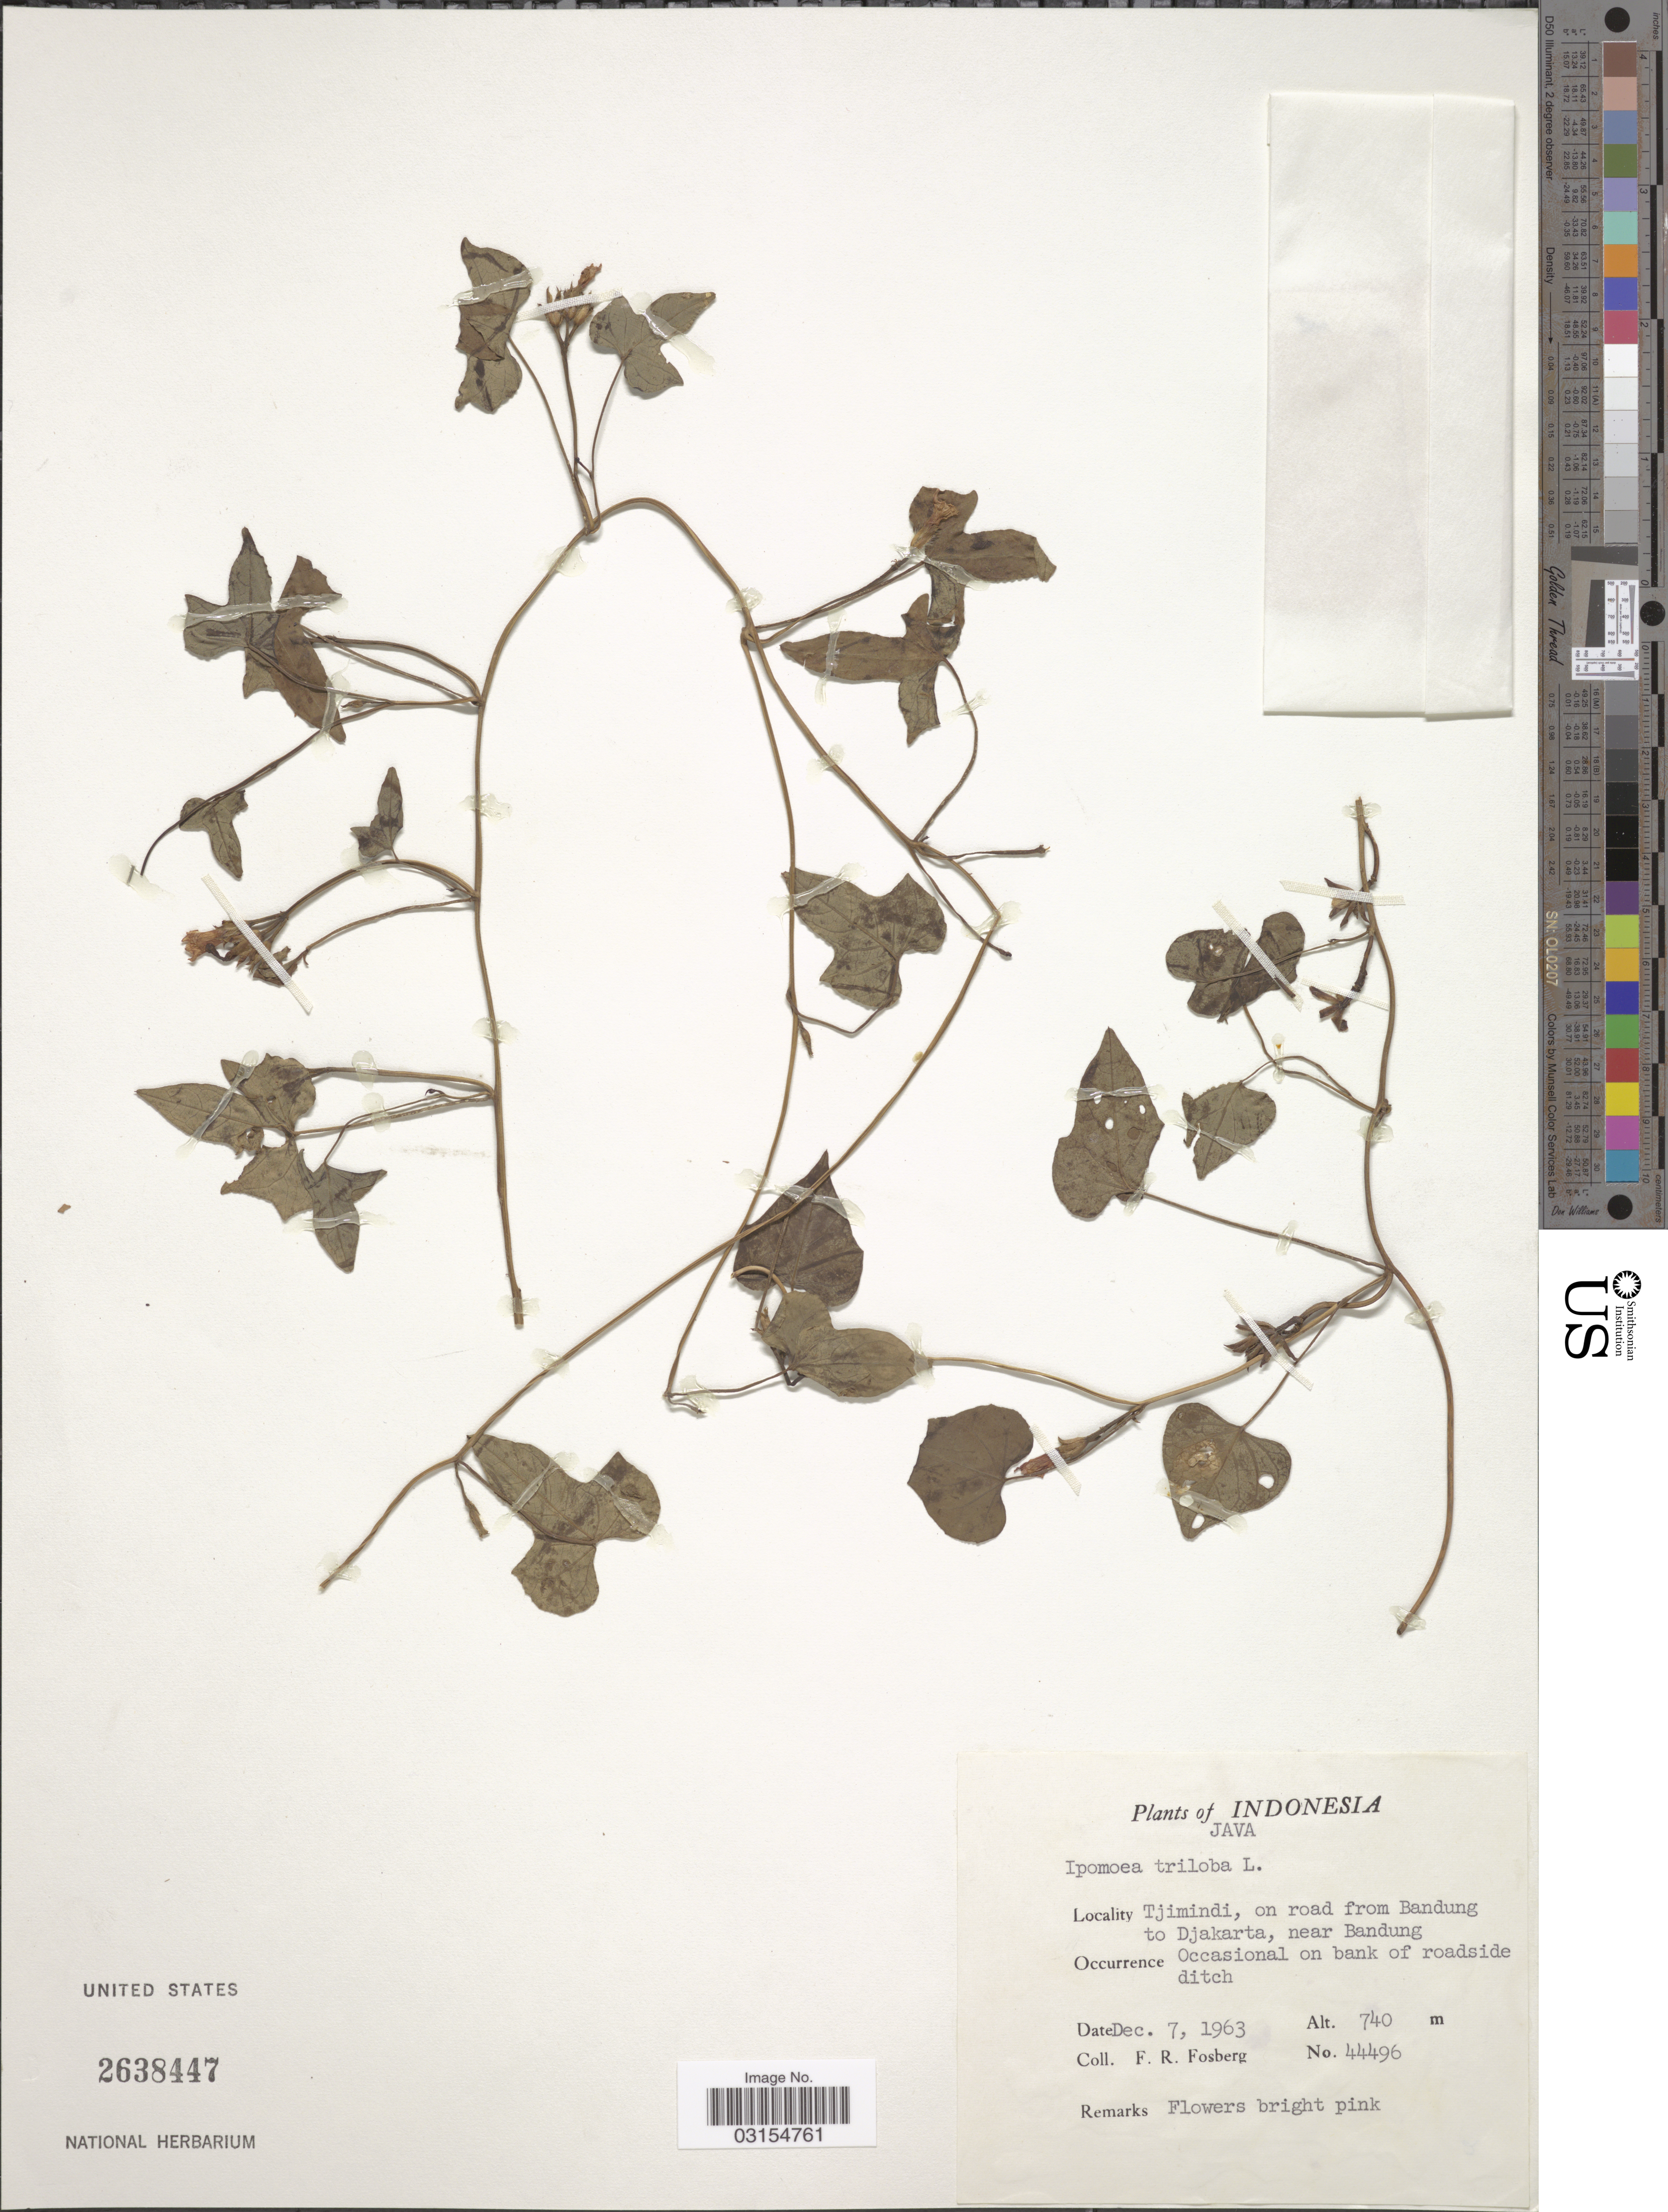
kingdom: Plantae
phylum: Tracheophyta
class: Magnoliopsida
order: Solanales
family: Convolvulaceae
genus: Ipomoea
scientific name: Ipomoea triloba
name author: L.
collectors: F. R. Fosberg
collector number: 44496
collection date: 1963-12-07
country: Indonesia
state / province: Java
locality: Tjimindi, on road from Bandung to Djakarta, near Bandung.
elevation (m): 740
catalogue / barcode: US 2638447